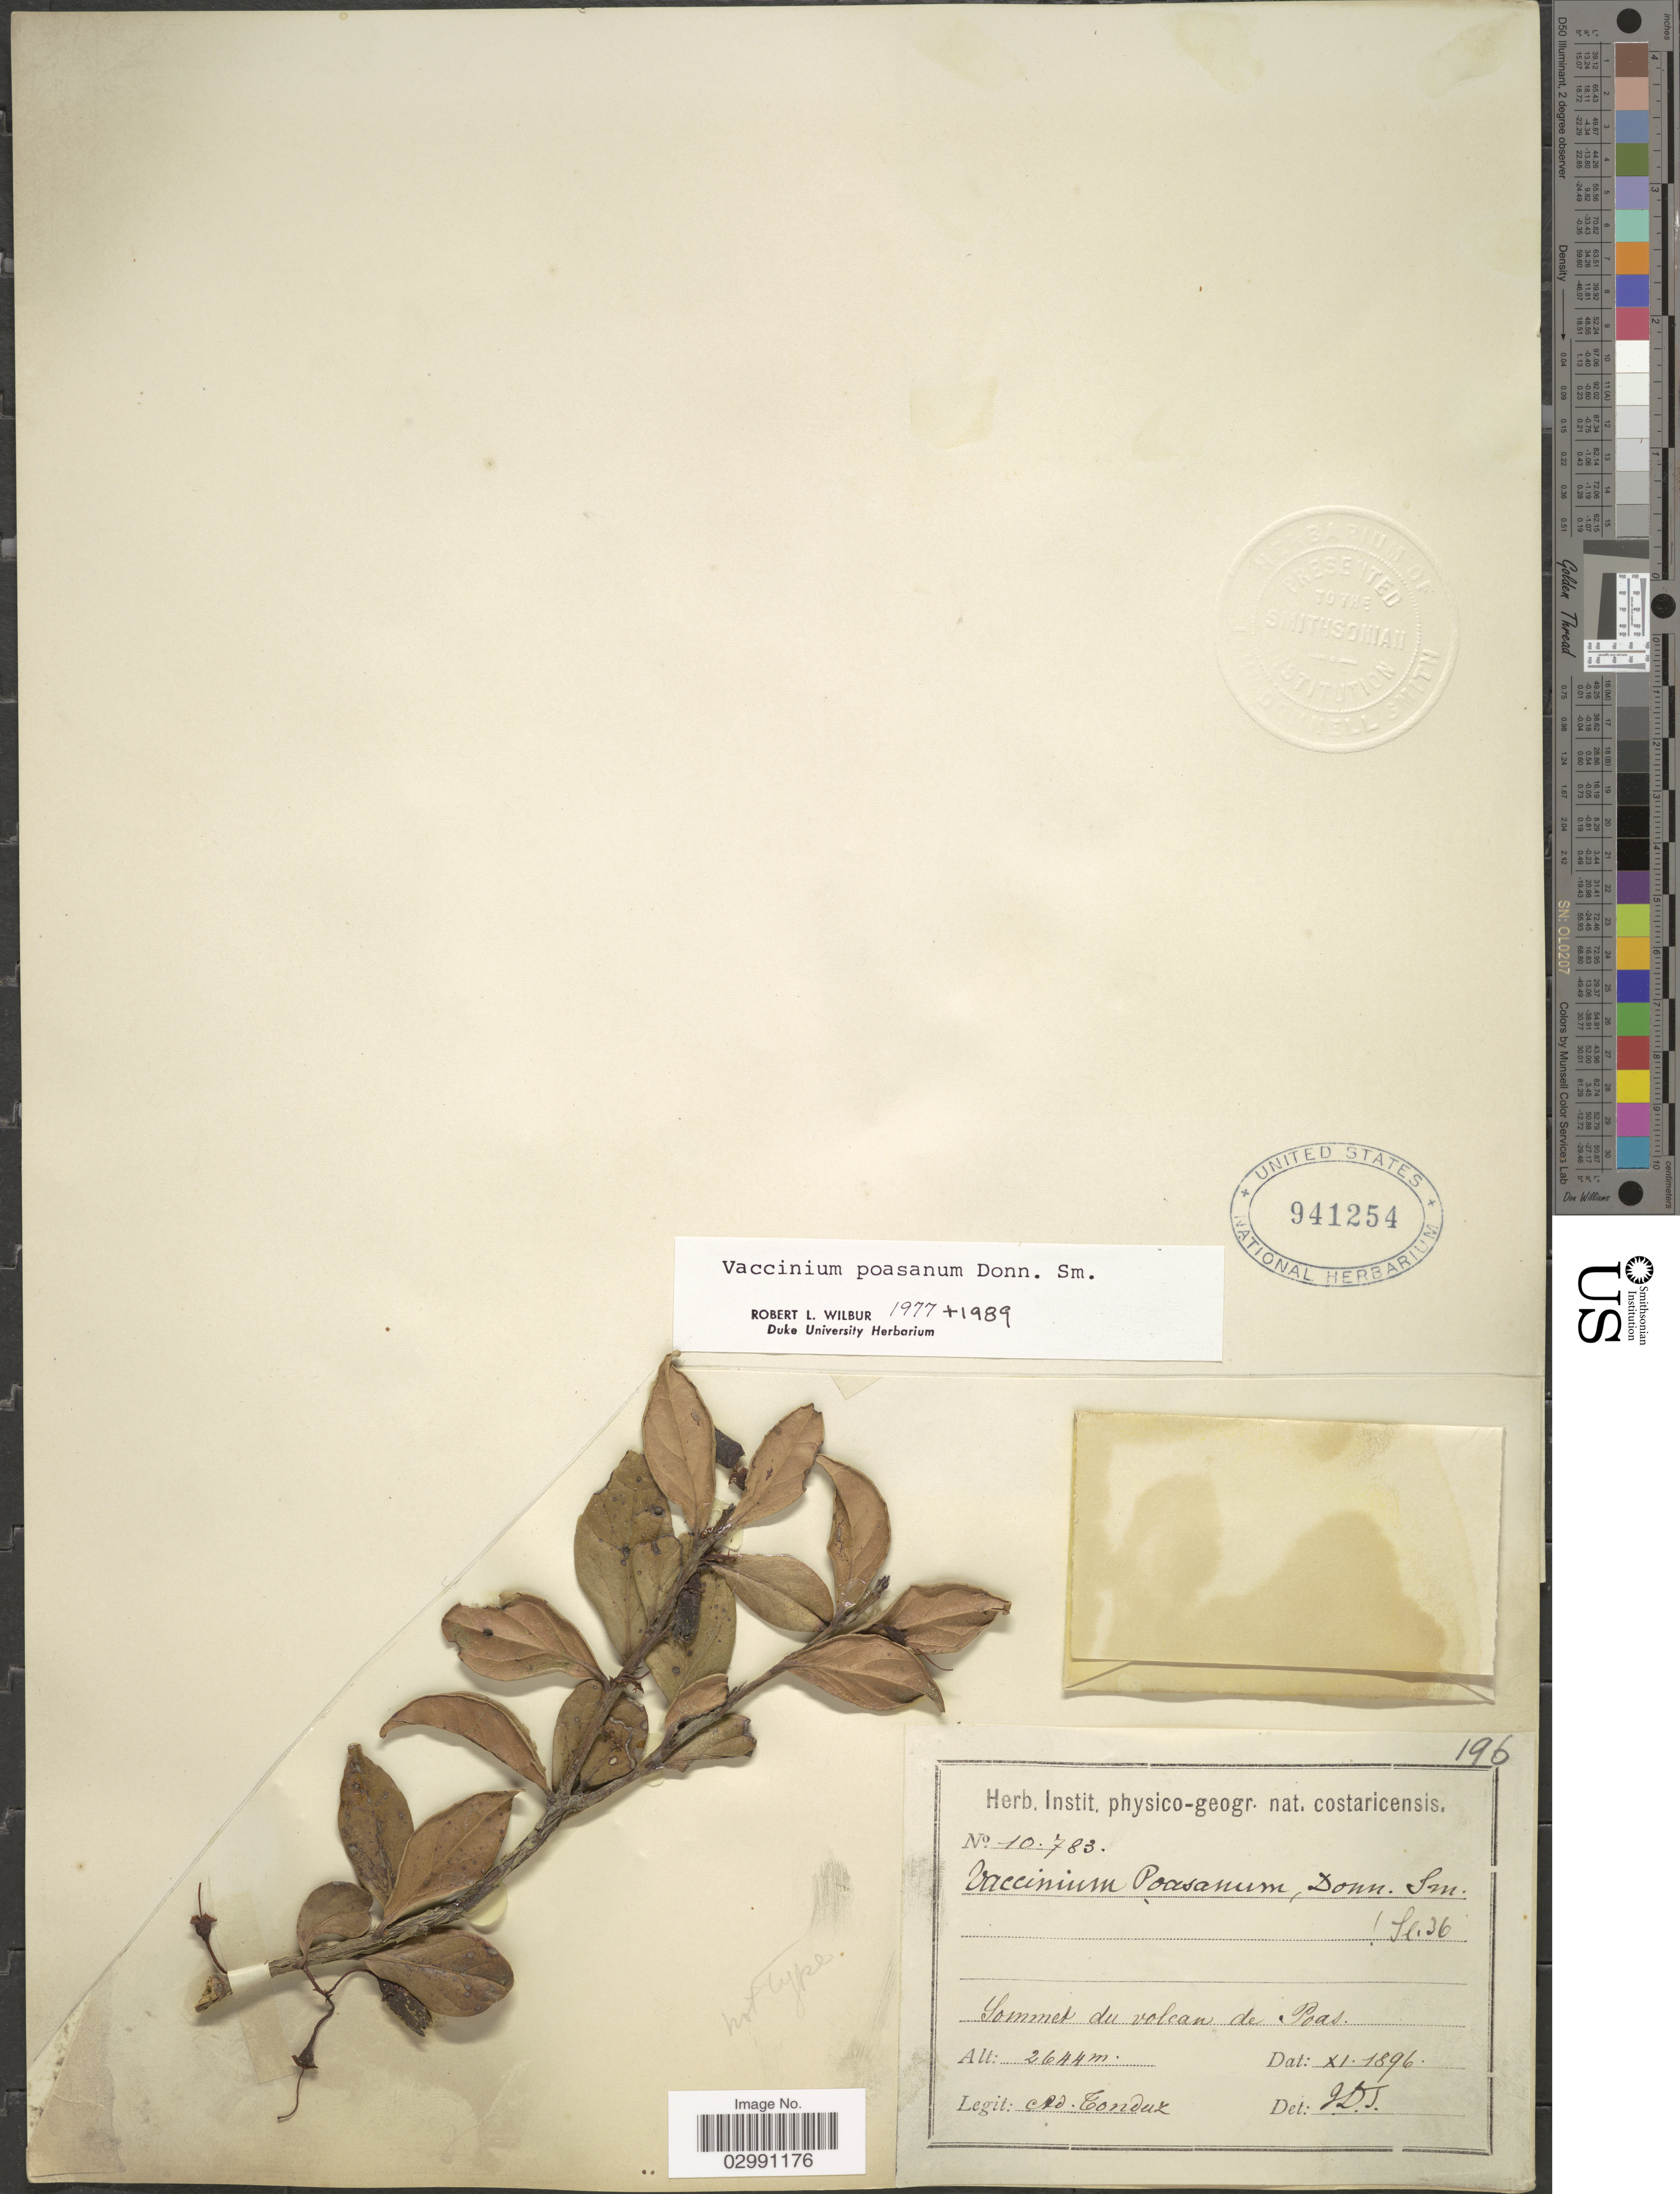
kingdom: Plantae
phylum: Tracheophyta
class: Magnoliopsida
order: Ericales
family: Ericaceae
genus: Vaccinium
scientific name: Vaccinium poasanum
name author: Donn. Sm.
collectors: A. Tonduz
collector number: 10783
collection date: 1896-11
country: Costa Rica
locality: Sommet du volcan de Poas.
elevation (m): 2644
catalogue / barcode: US 941254